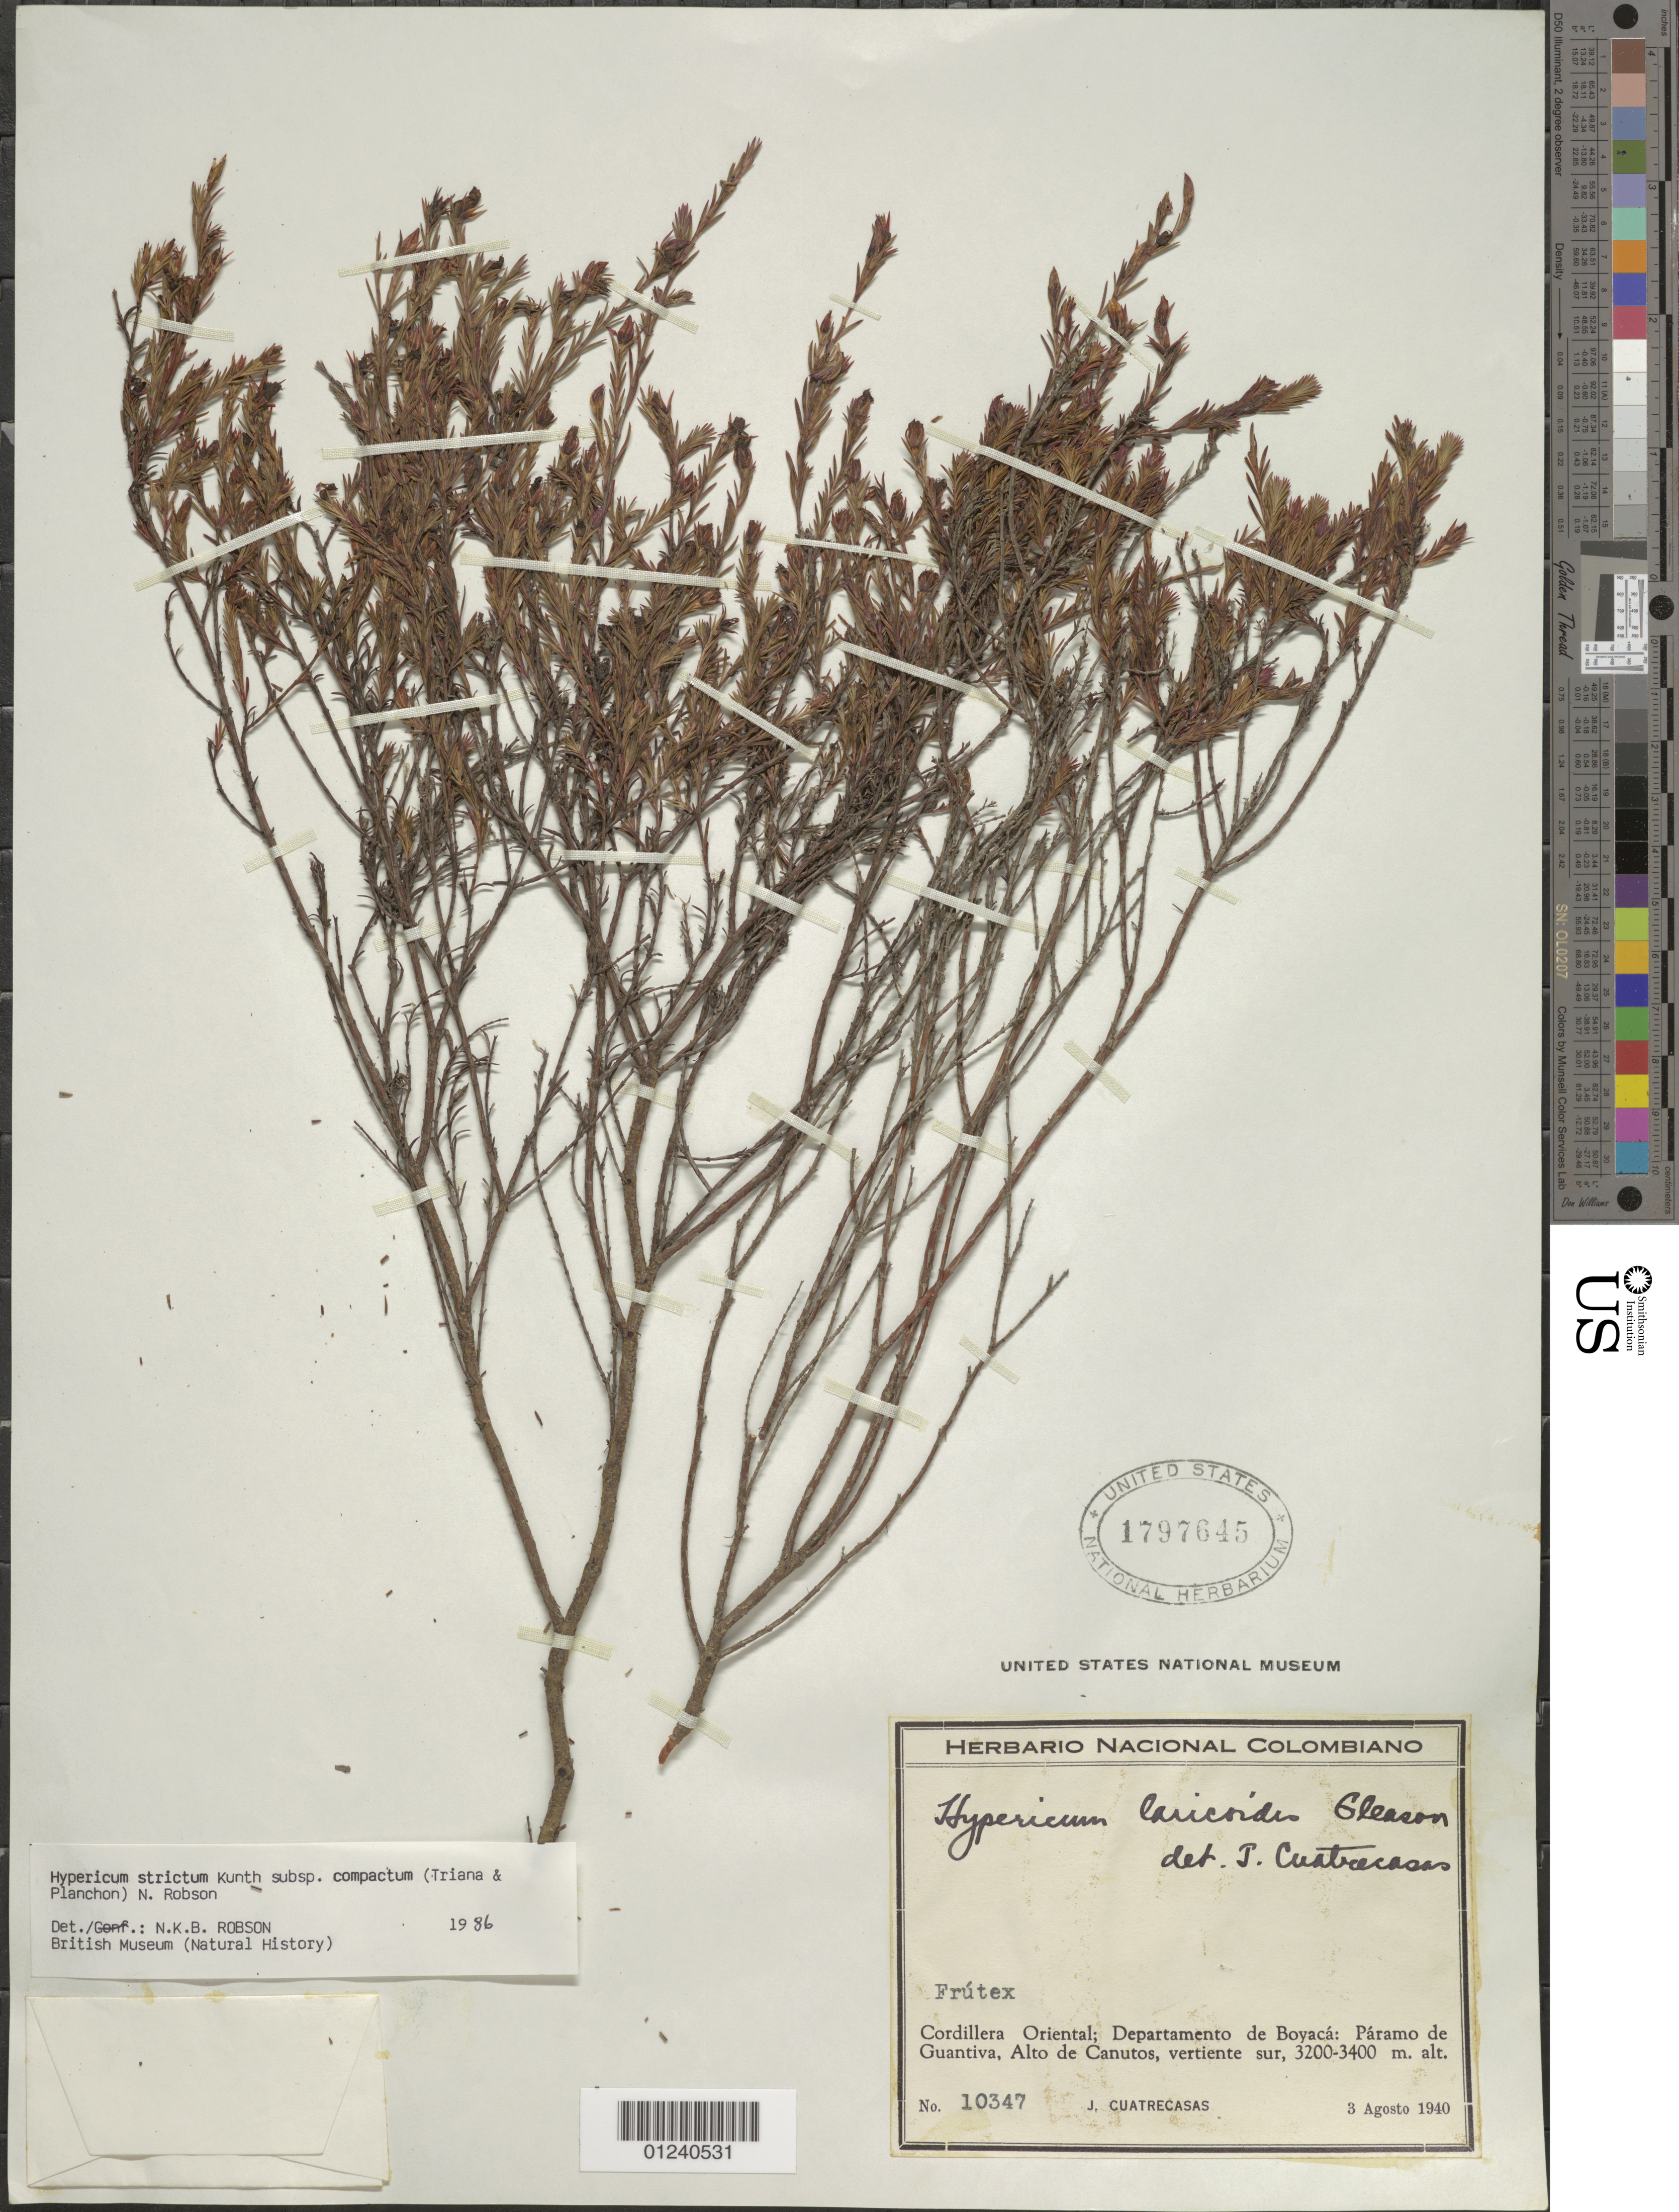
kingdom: Plantae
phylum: Tracheophyta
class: Magnoliopsida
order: Malpighiales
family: Hypericaceae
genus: Hypericum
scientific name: Hypericum marahuacanum subsp. compactum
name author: (Triana & Planch.) N. Robson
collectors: J. Cuatrecasas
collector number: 10347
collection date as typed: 03 Aug 1940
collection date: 1940-08-03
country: Colombia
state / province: Boyacá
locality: Cordillera Oriental. Páramo de Guantiva: Alto de Canutos, vert. sur.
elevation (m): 3200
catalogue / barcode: US 1797645